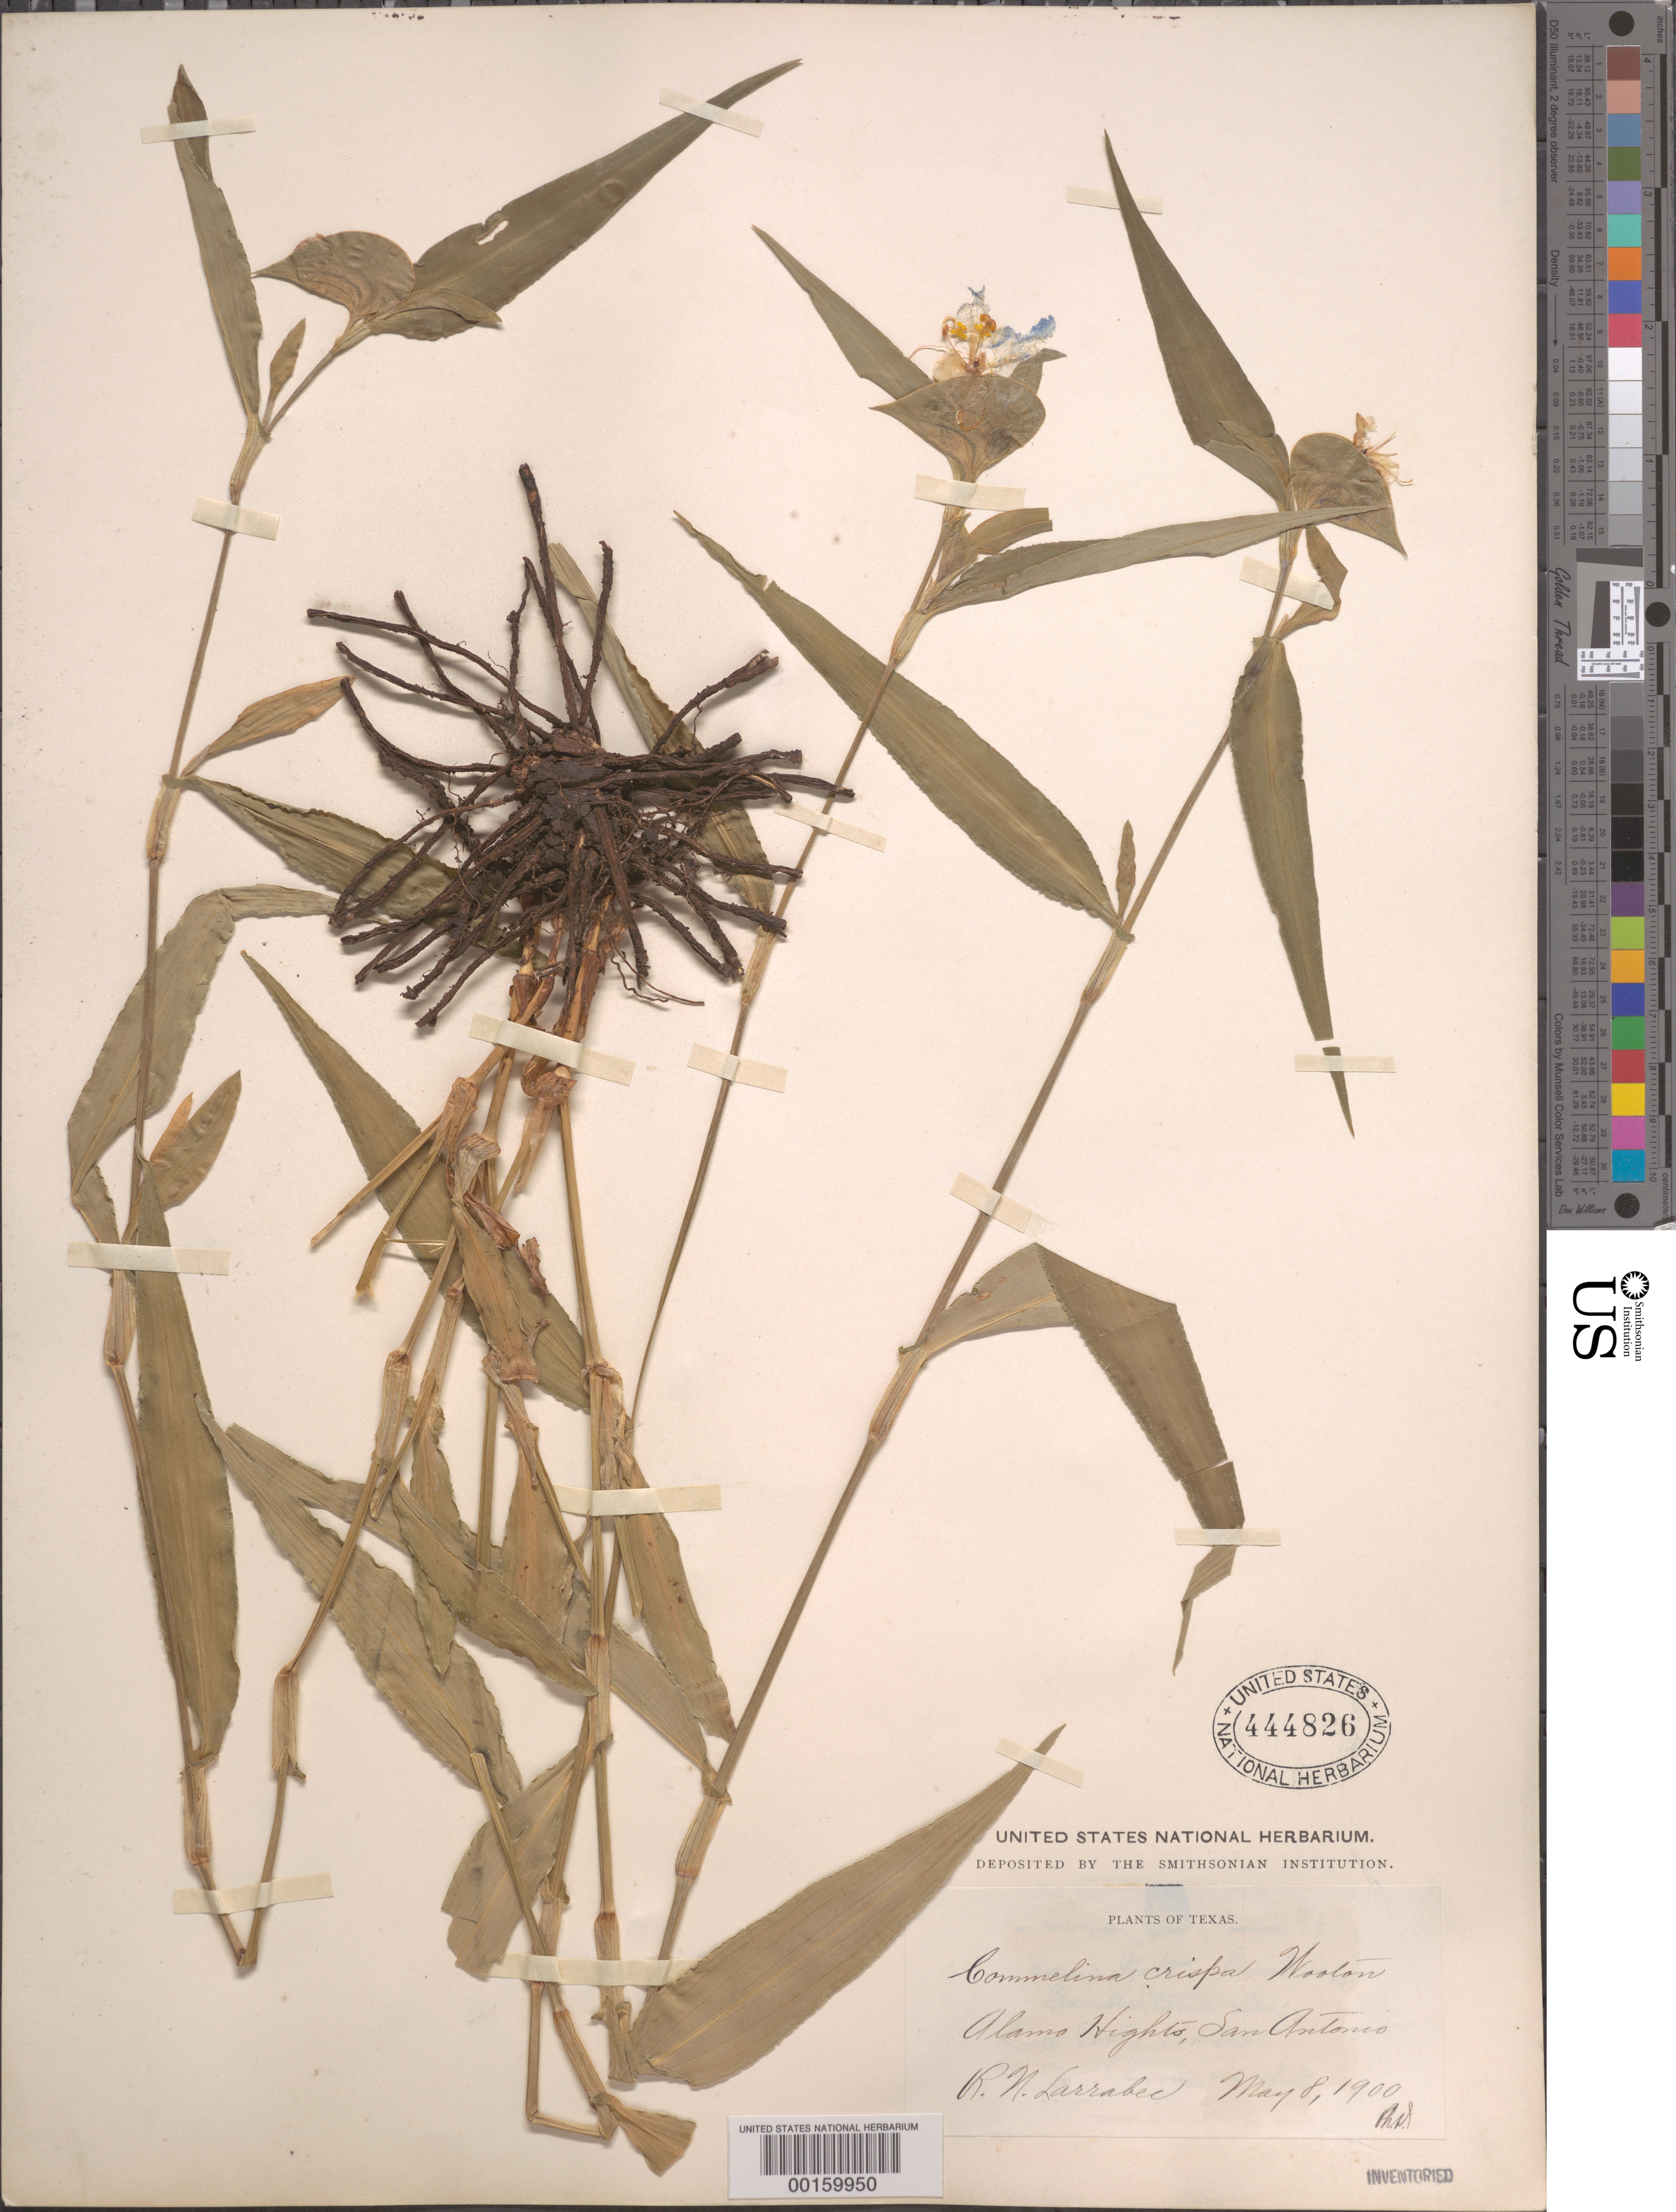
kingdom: Plantae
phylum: Tracheophyta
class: Liliopsida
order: Commelinales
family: Commelinaceae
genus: Commelina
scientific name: Commelina erecta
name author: L.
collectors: R. Larrabee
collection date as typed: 08 May 1900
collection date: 1900-05-08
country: United States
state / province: Texas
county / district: Bexar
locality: San antonio, alamo heights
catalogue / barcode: US 444826